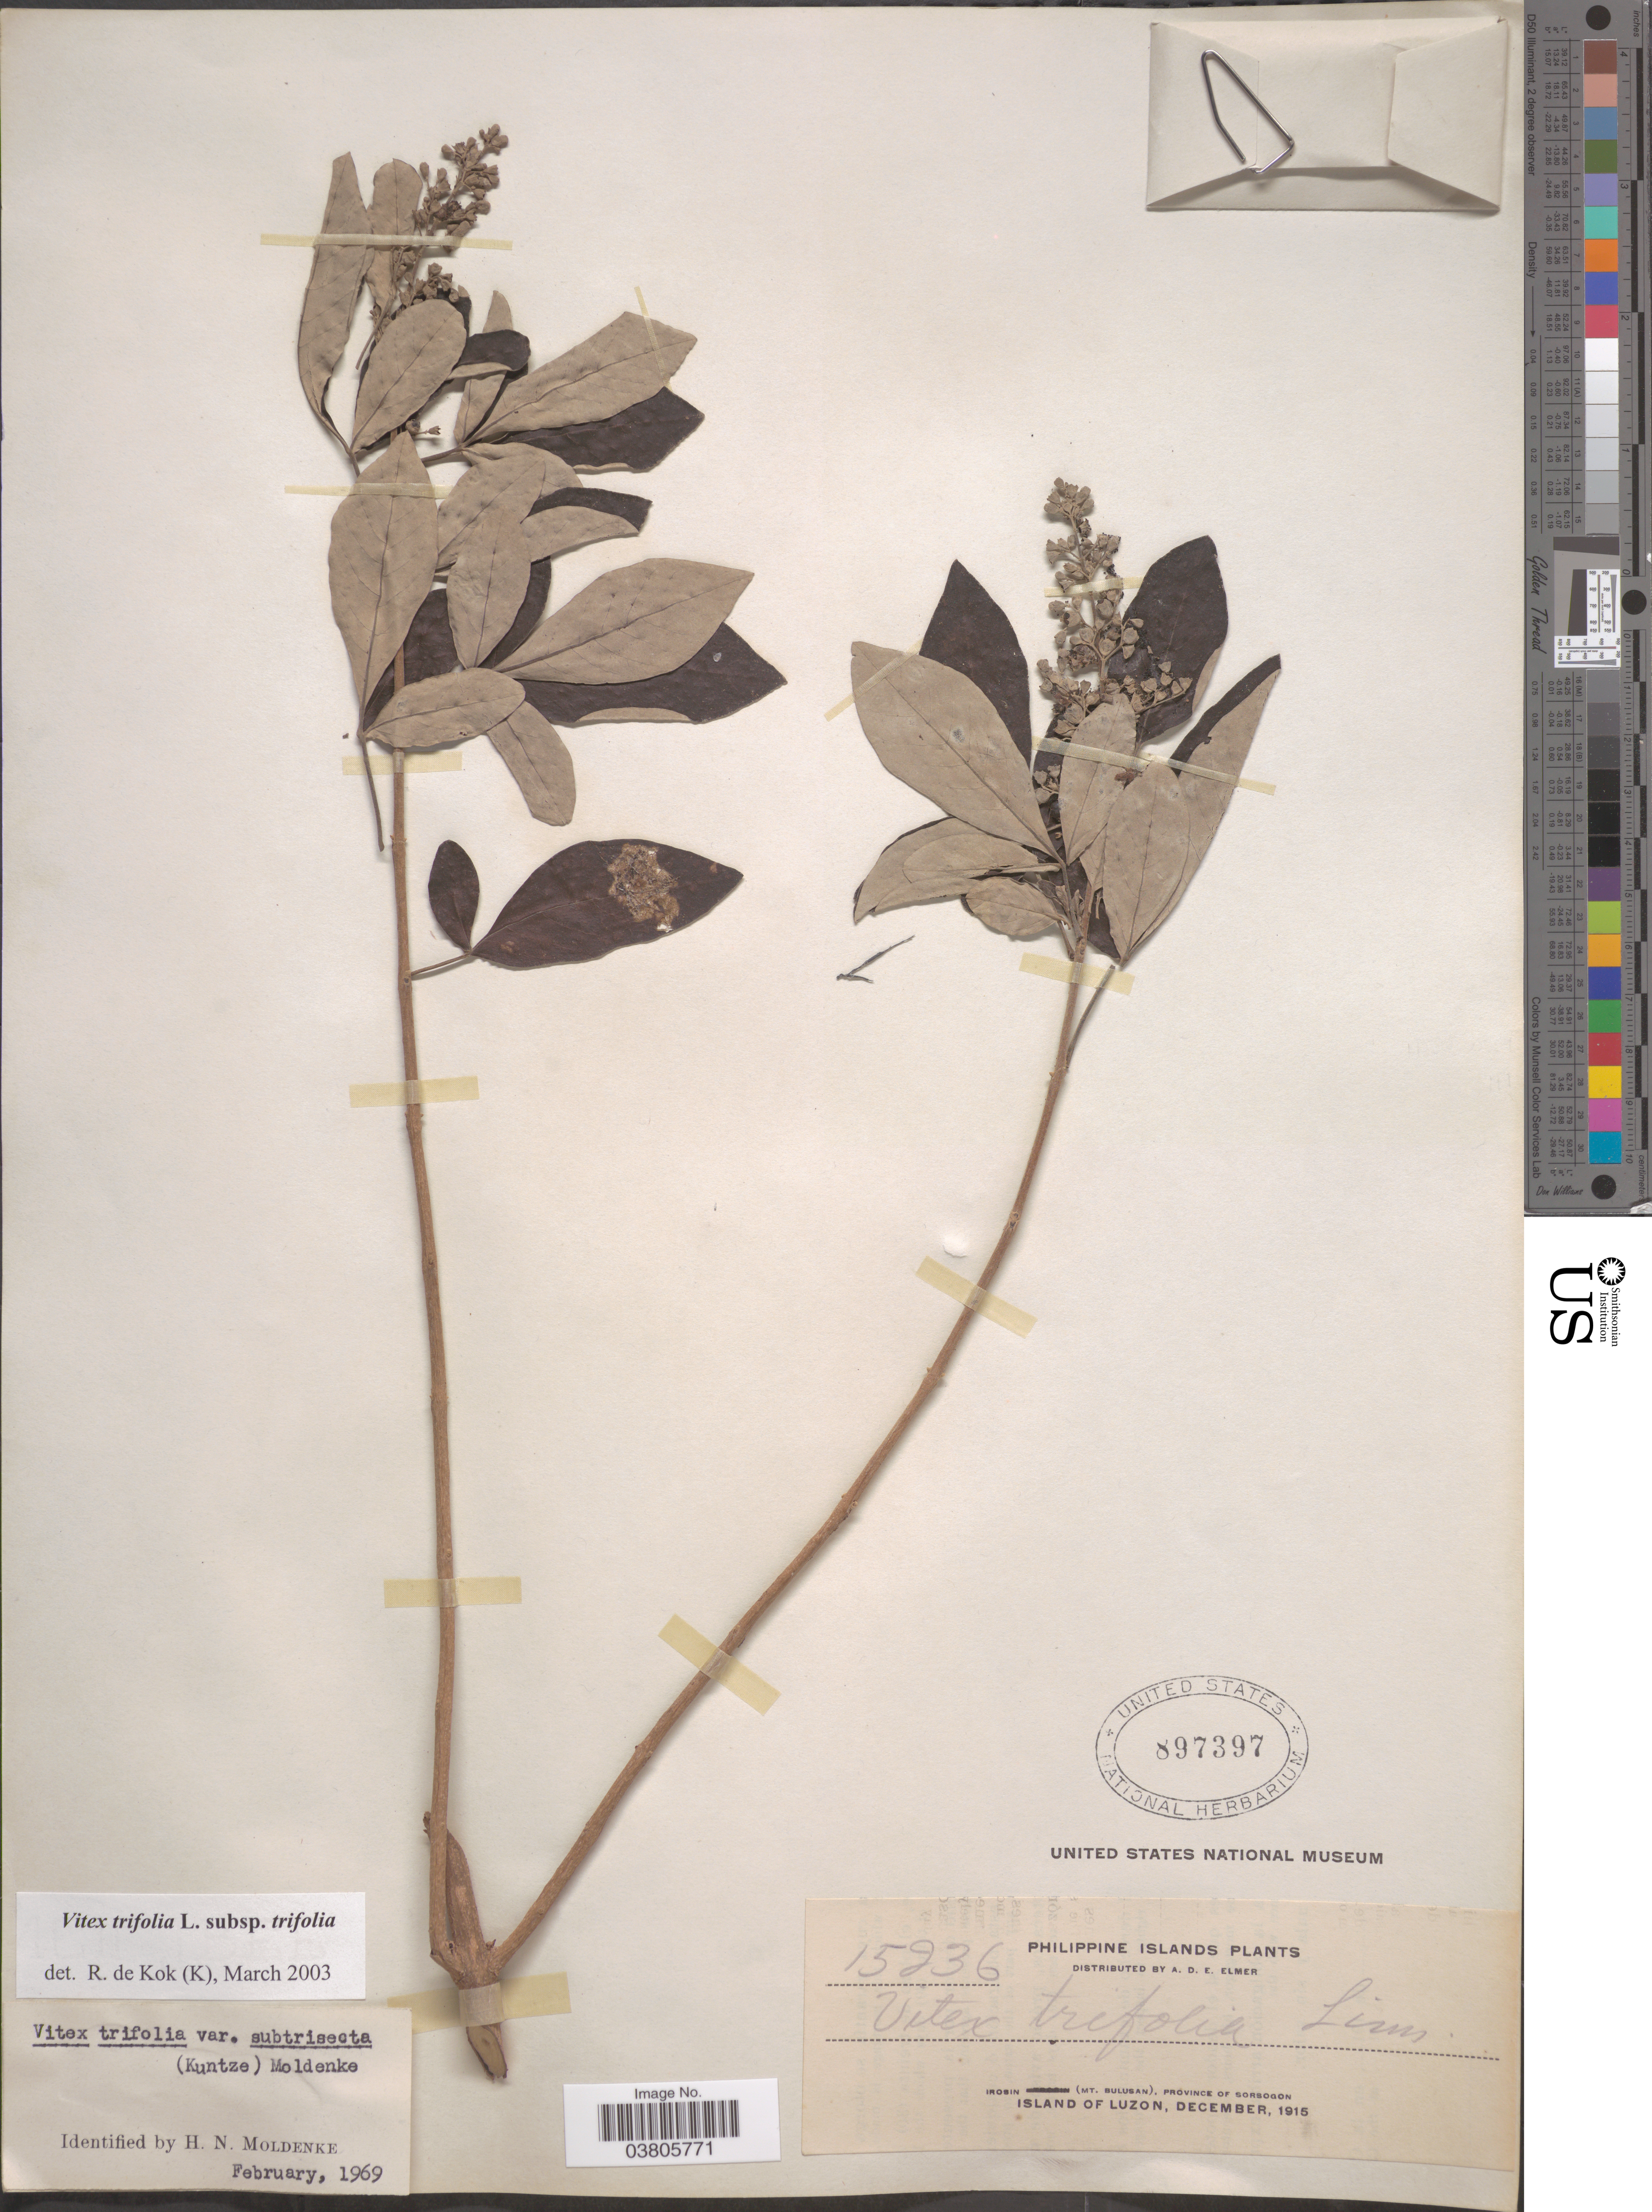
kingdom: Plantae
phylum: Tracheophyta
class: Magnoliopsida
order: Lamiales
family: Lamiaceae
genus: Vitex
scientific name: Vitex trifolia subsp. trifolia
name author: Vahl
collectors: A. D. E. Elmer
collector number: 15236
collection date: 1915-12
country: Philippines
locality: Philippine Islands. Irosin (Mt. Bulusan), Province of Sorsogon, Island of Luzon.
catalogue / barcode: US 897397